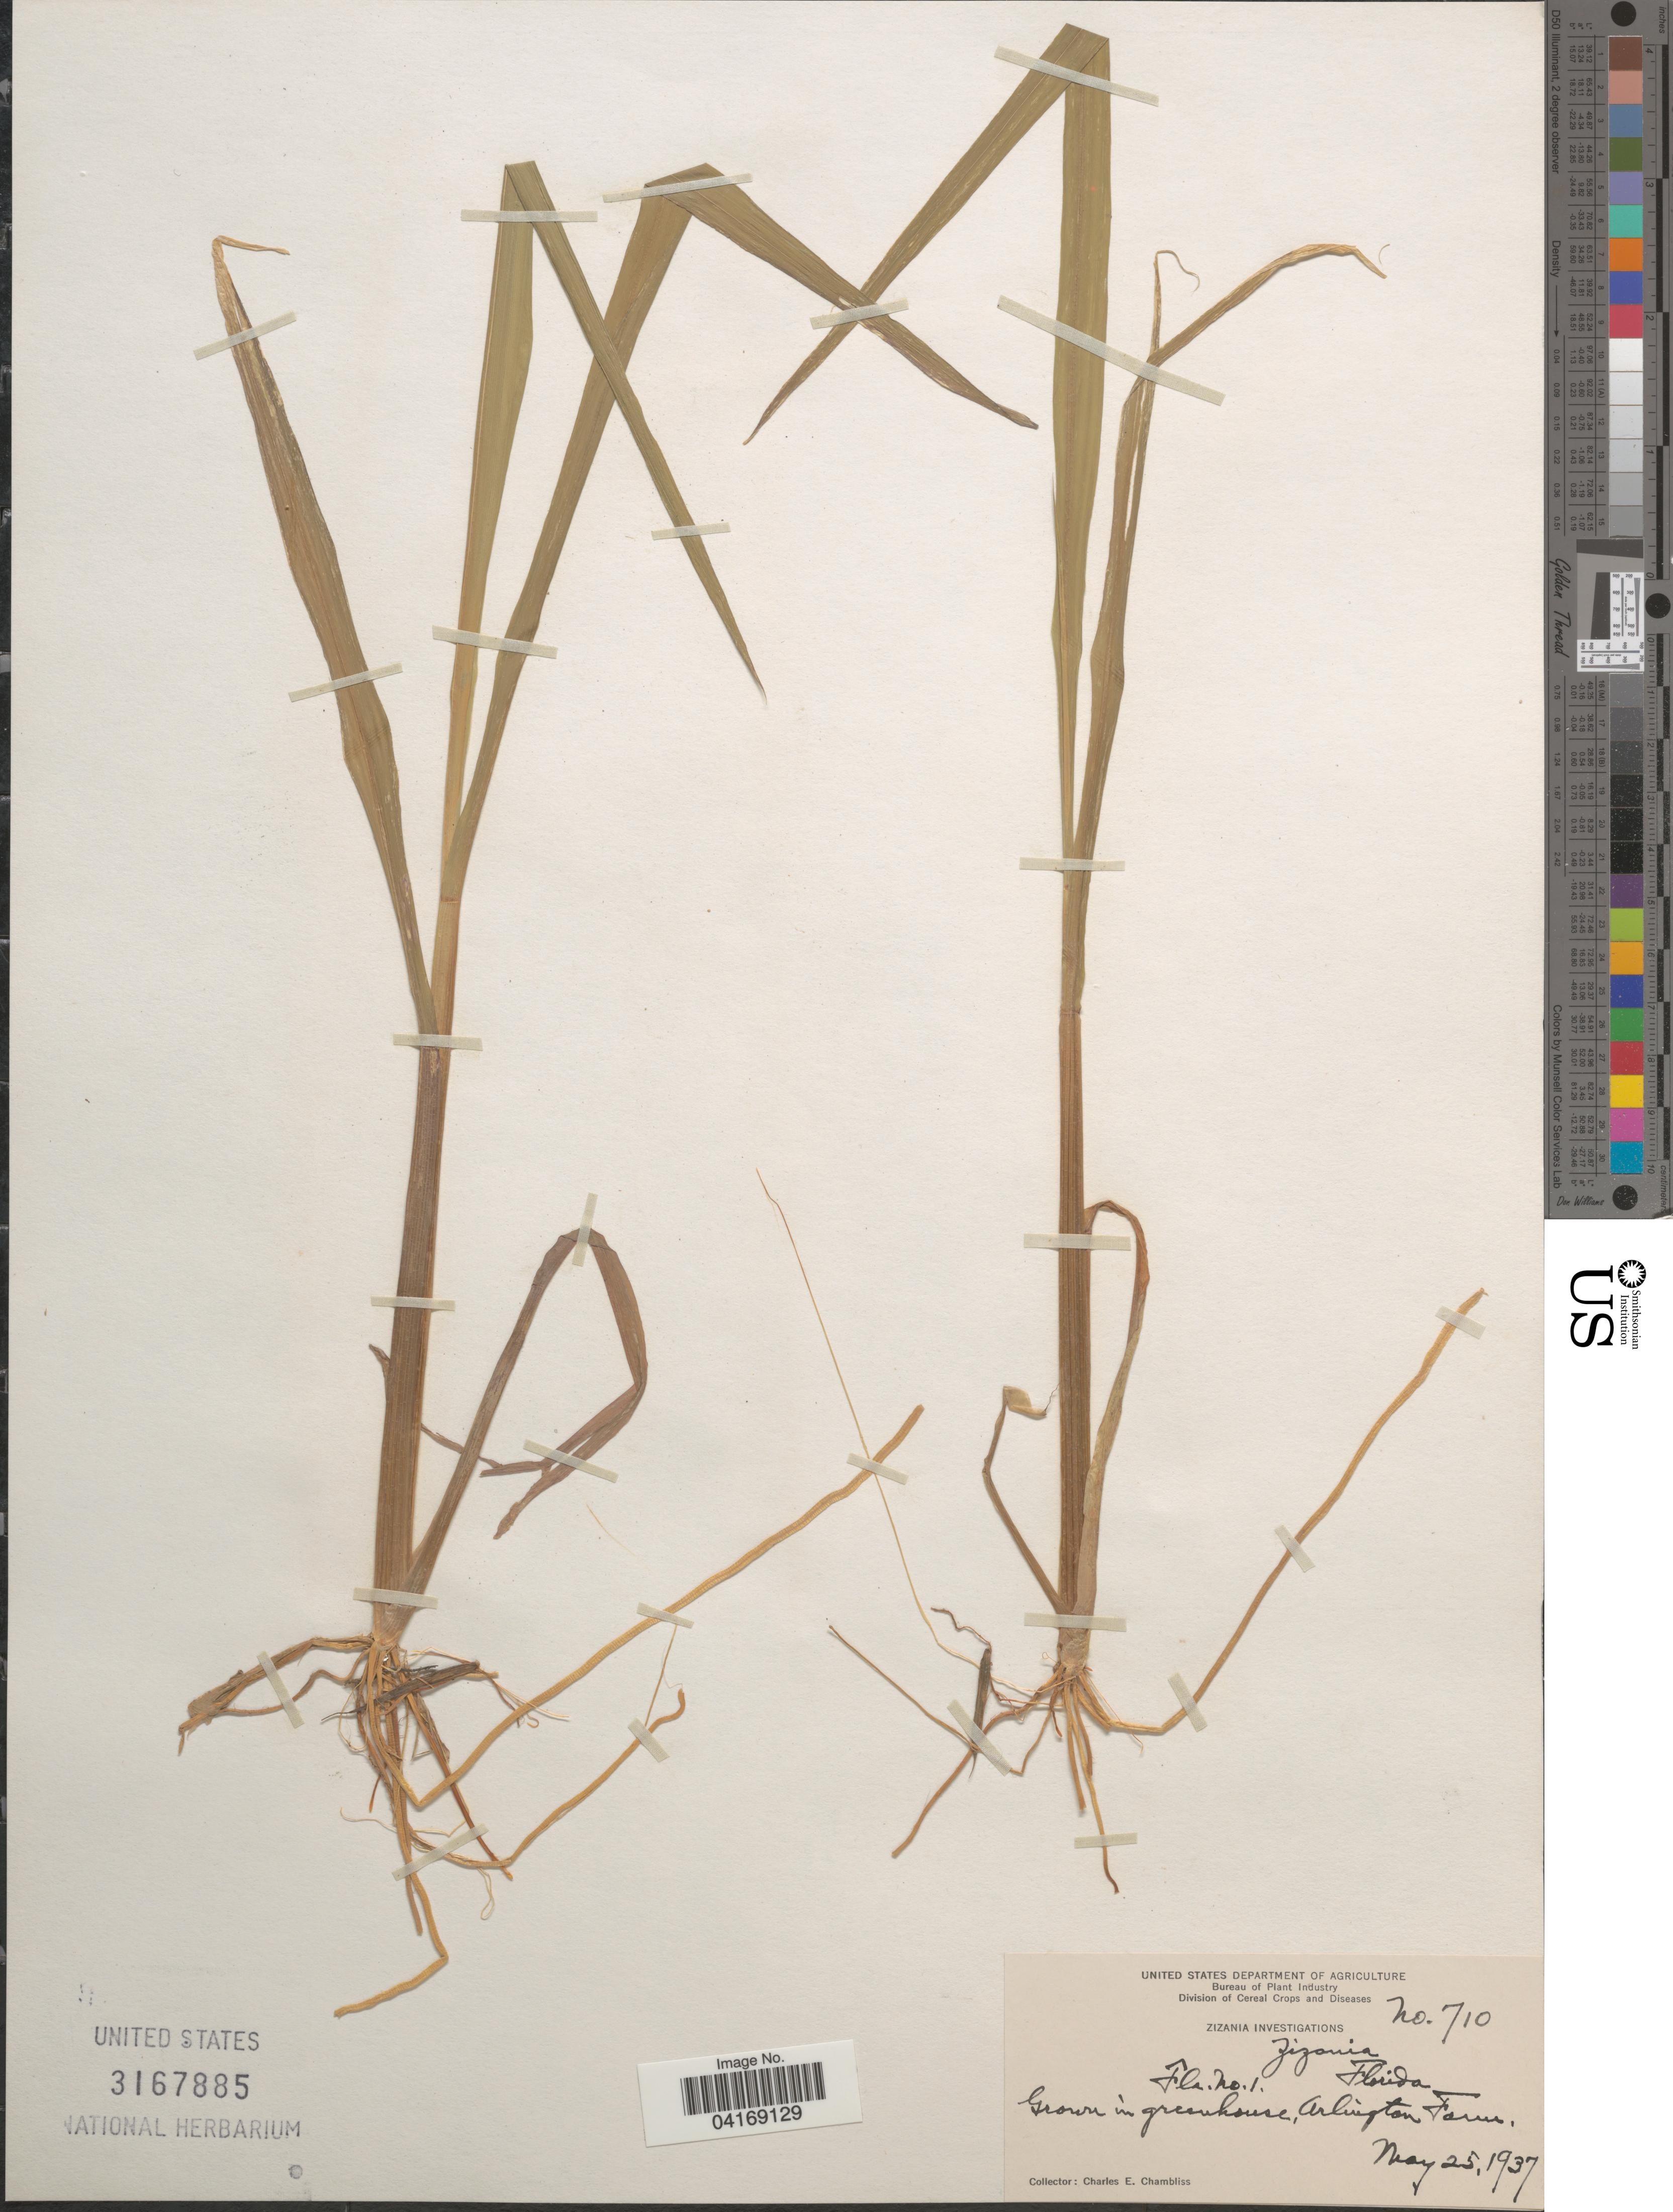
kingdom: Plantae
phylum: Tracheophyta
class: Liliopsida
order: Poales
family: Poaceae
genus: Zizania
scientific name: Zizania sp.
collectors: C. Chambliss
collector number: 710/1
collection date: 1937-05-25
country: United States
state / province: Florida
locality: Grown in greenhosue, Arlington Farm.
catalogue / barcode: US 3167885